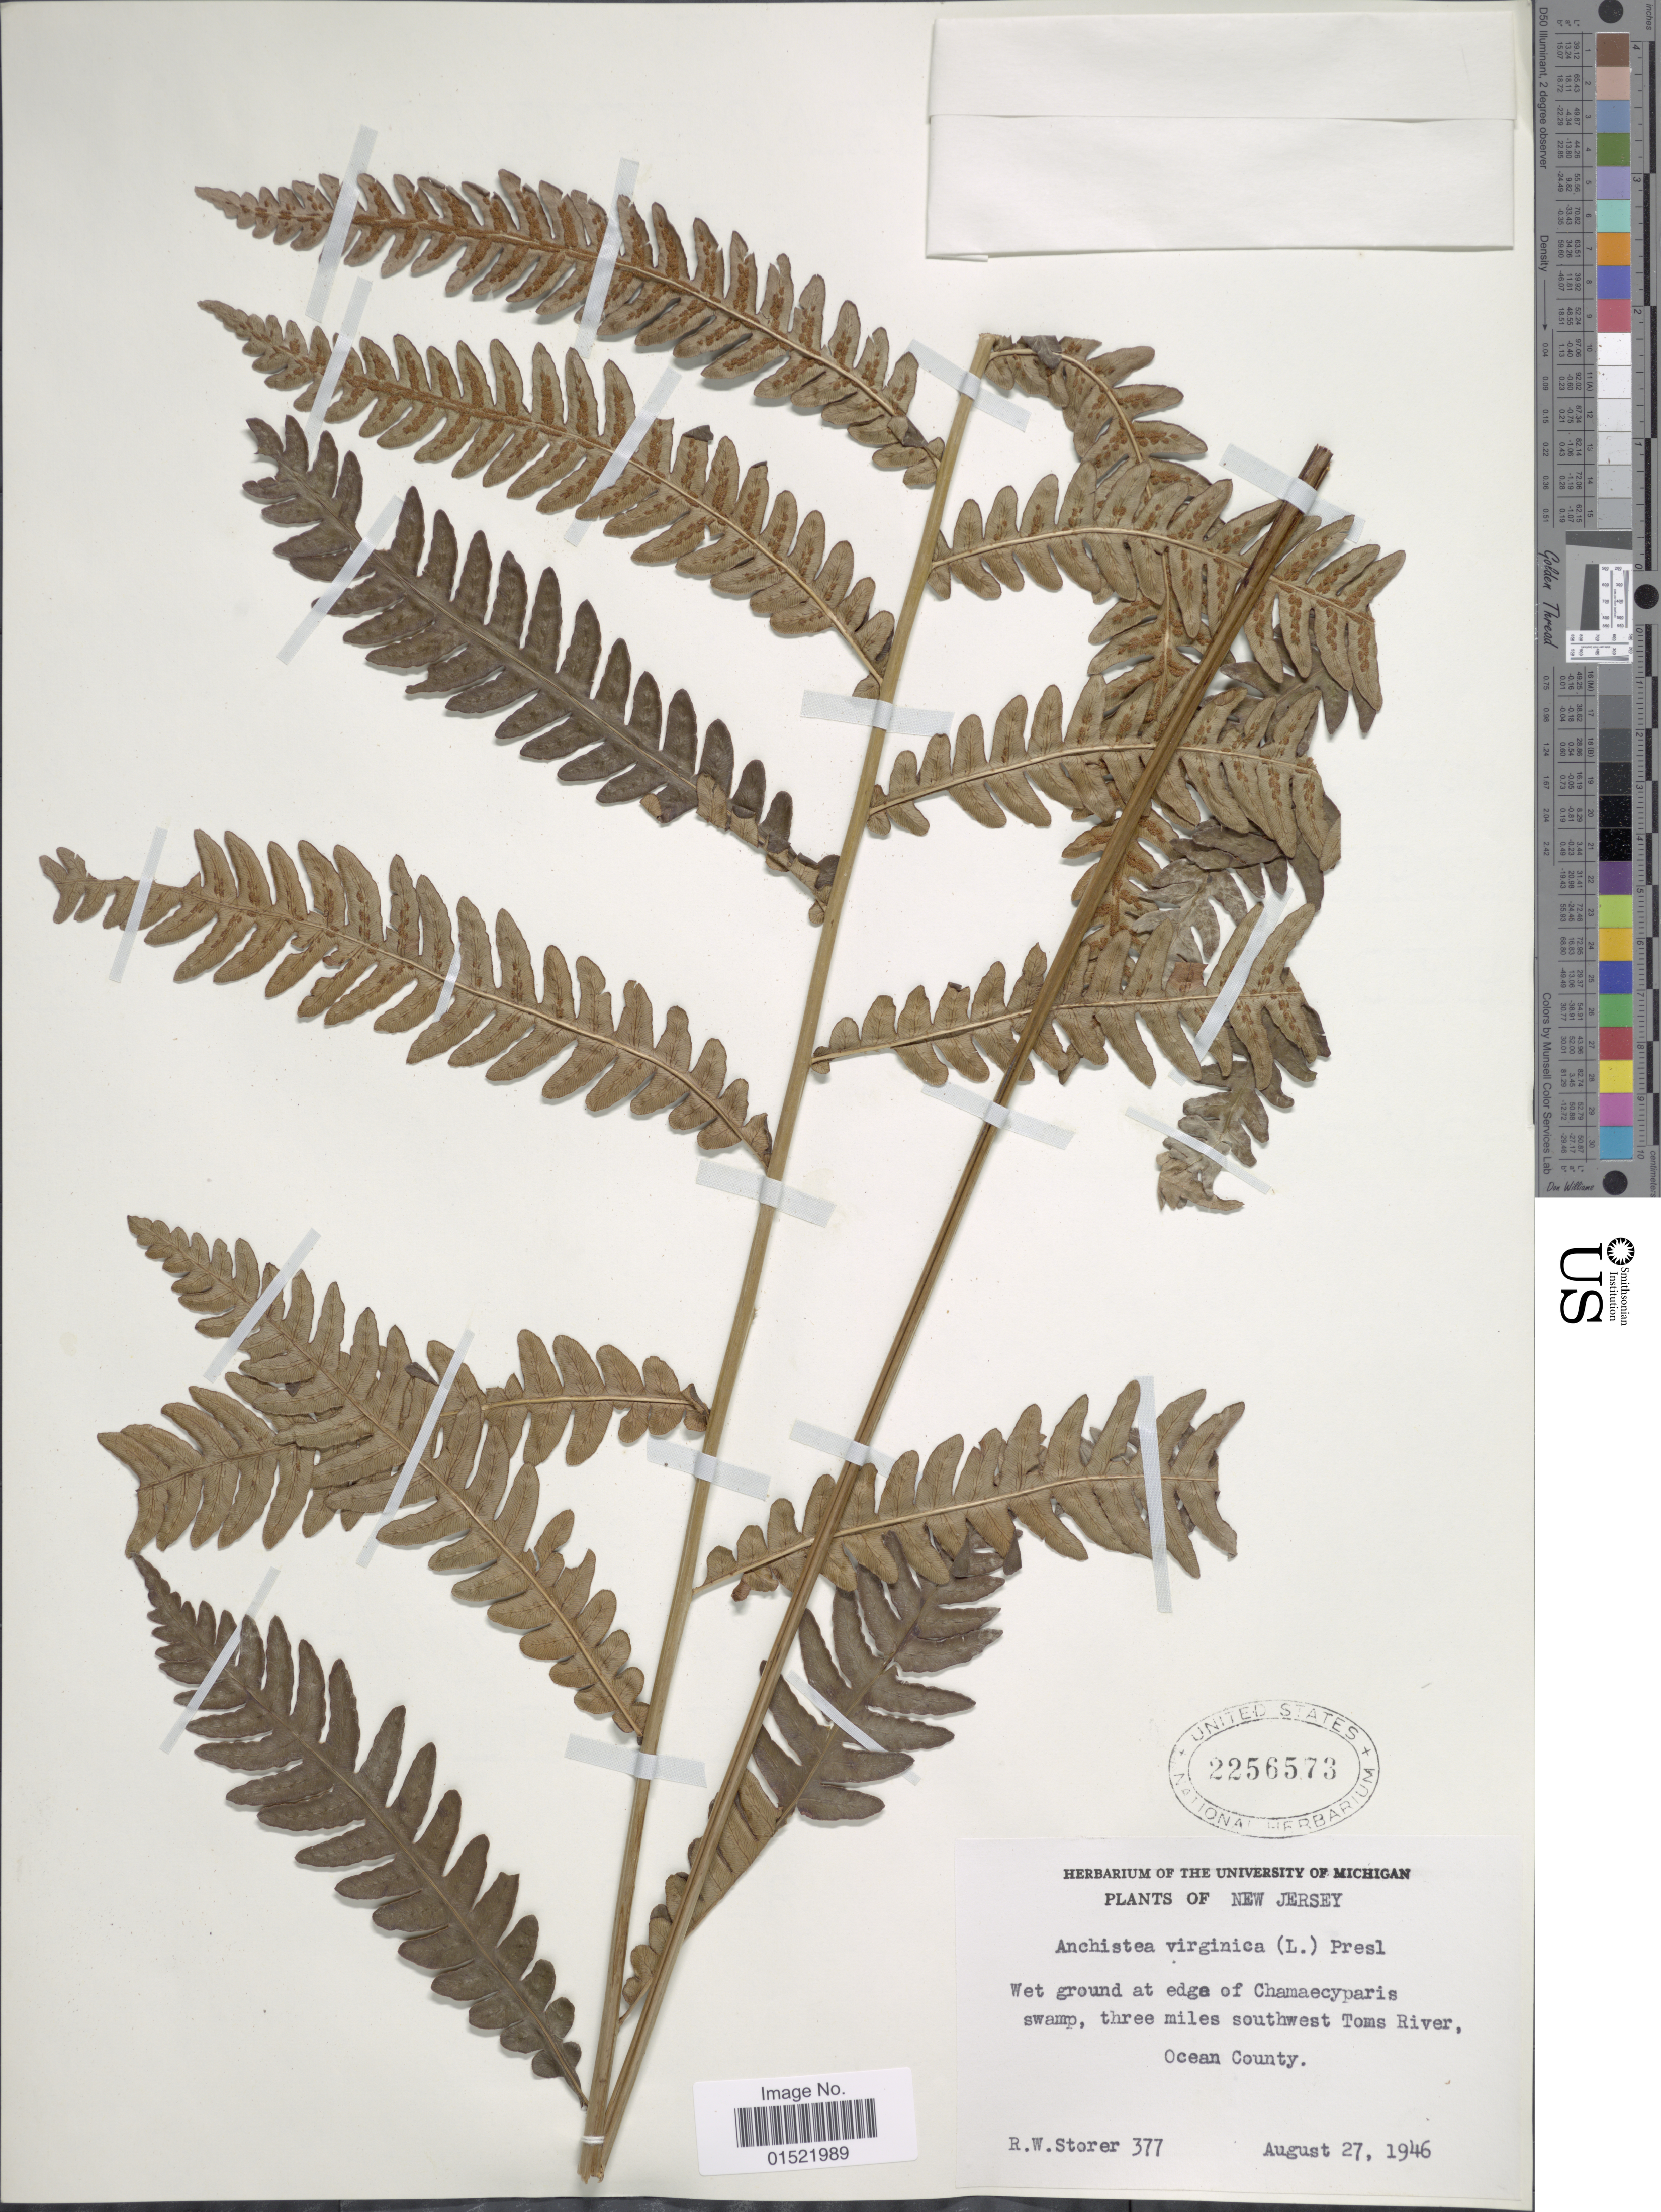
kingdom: Plantae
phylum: Tracheophyta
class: Polypodiopsida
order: Polypodiales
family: Blechnaceae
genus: Woodwardia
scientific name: Woodwardia virginica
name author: (L.) R.M. Sm.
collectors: R. Storer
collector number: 377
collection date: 1946-08-27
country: United States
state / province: New Jersey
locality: Wet ground at edge of Chamaecyparis swamp, three miles southwest Toms River, Ocean County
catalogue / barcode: US 2256573